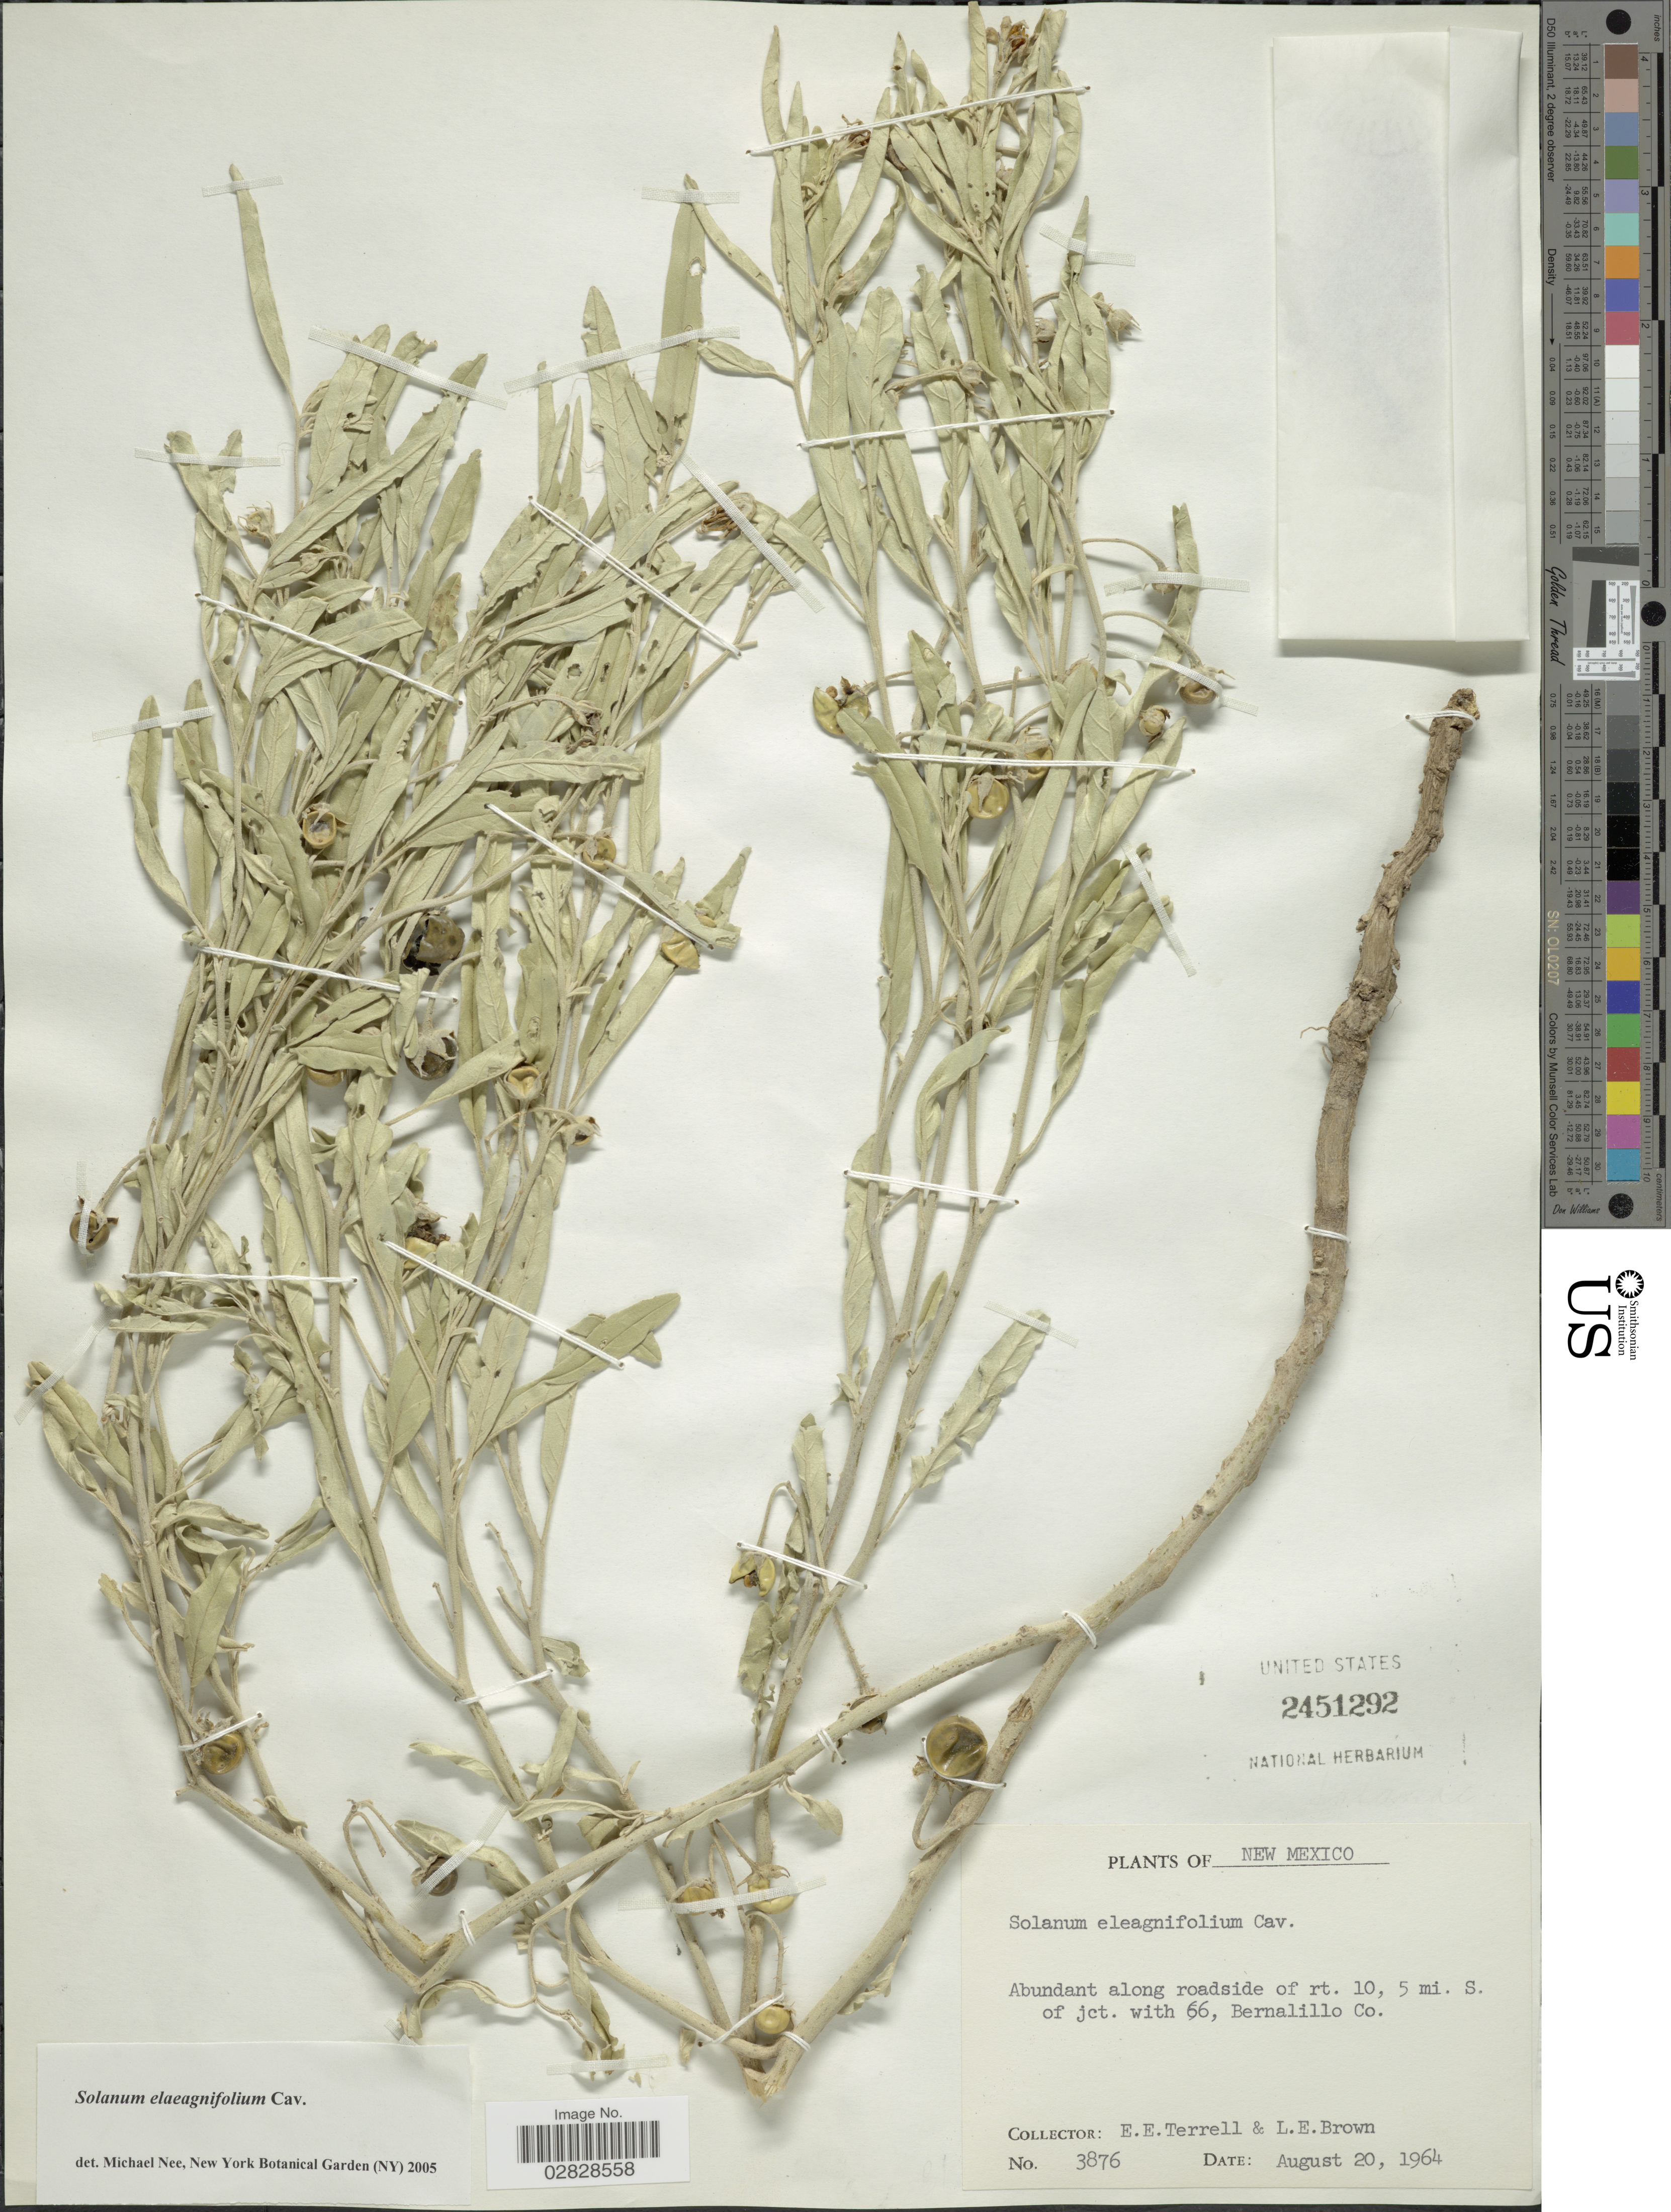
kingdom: Plantae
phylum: Tracheophyta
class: Magnoliopsida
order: Solanales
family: Solanaceae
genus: Solanum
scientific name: Solanum elaeagnifolium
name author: Cav.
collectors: E. E. Terrell & L. E. Brown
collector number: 3876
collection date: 1964-08-20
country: United States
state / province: New Mexico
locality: Abundant along roadside of rt. 10, 5 mi. S. of jct. with 66, Bernalillo Co.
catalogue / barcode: US 2451292